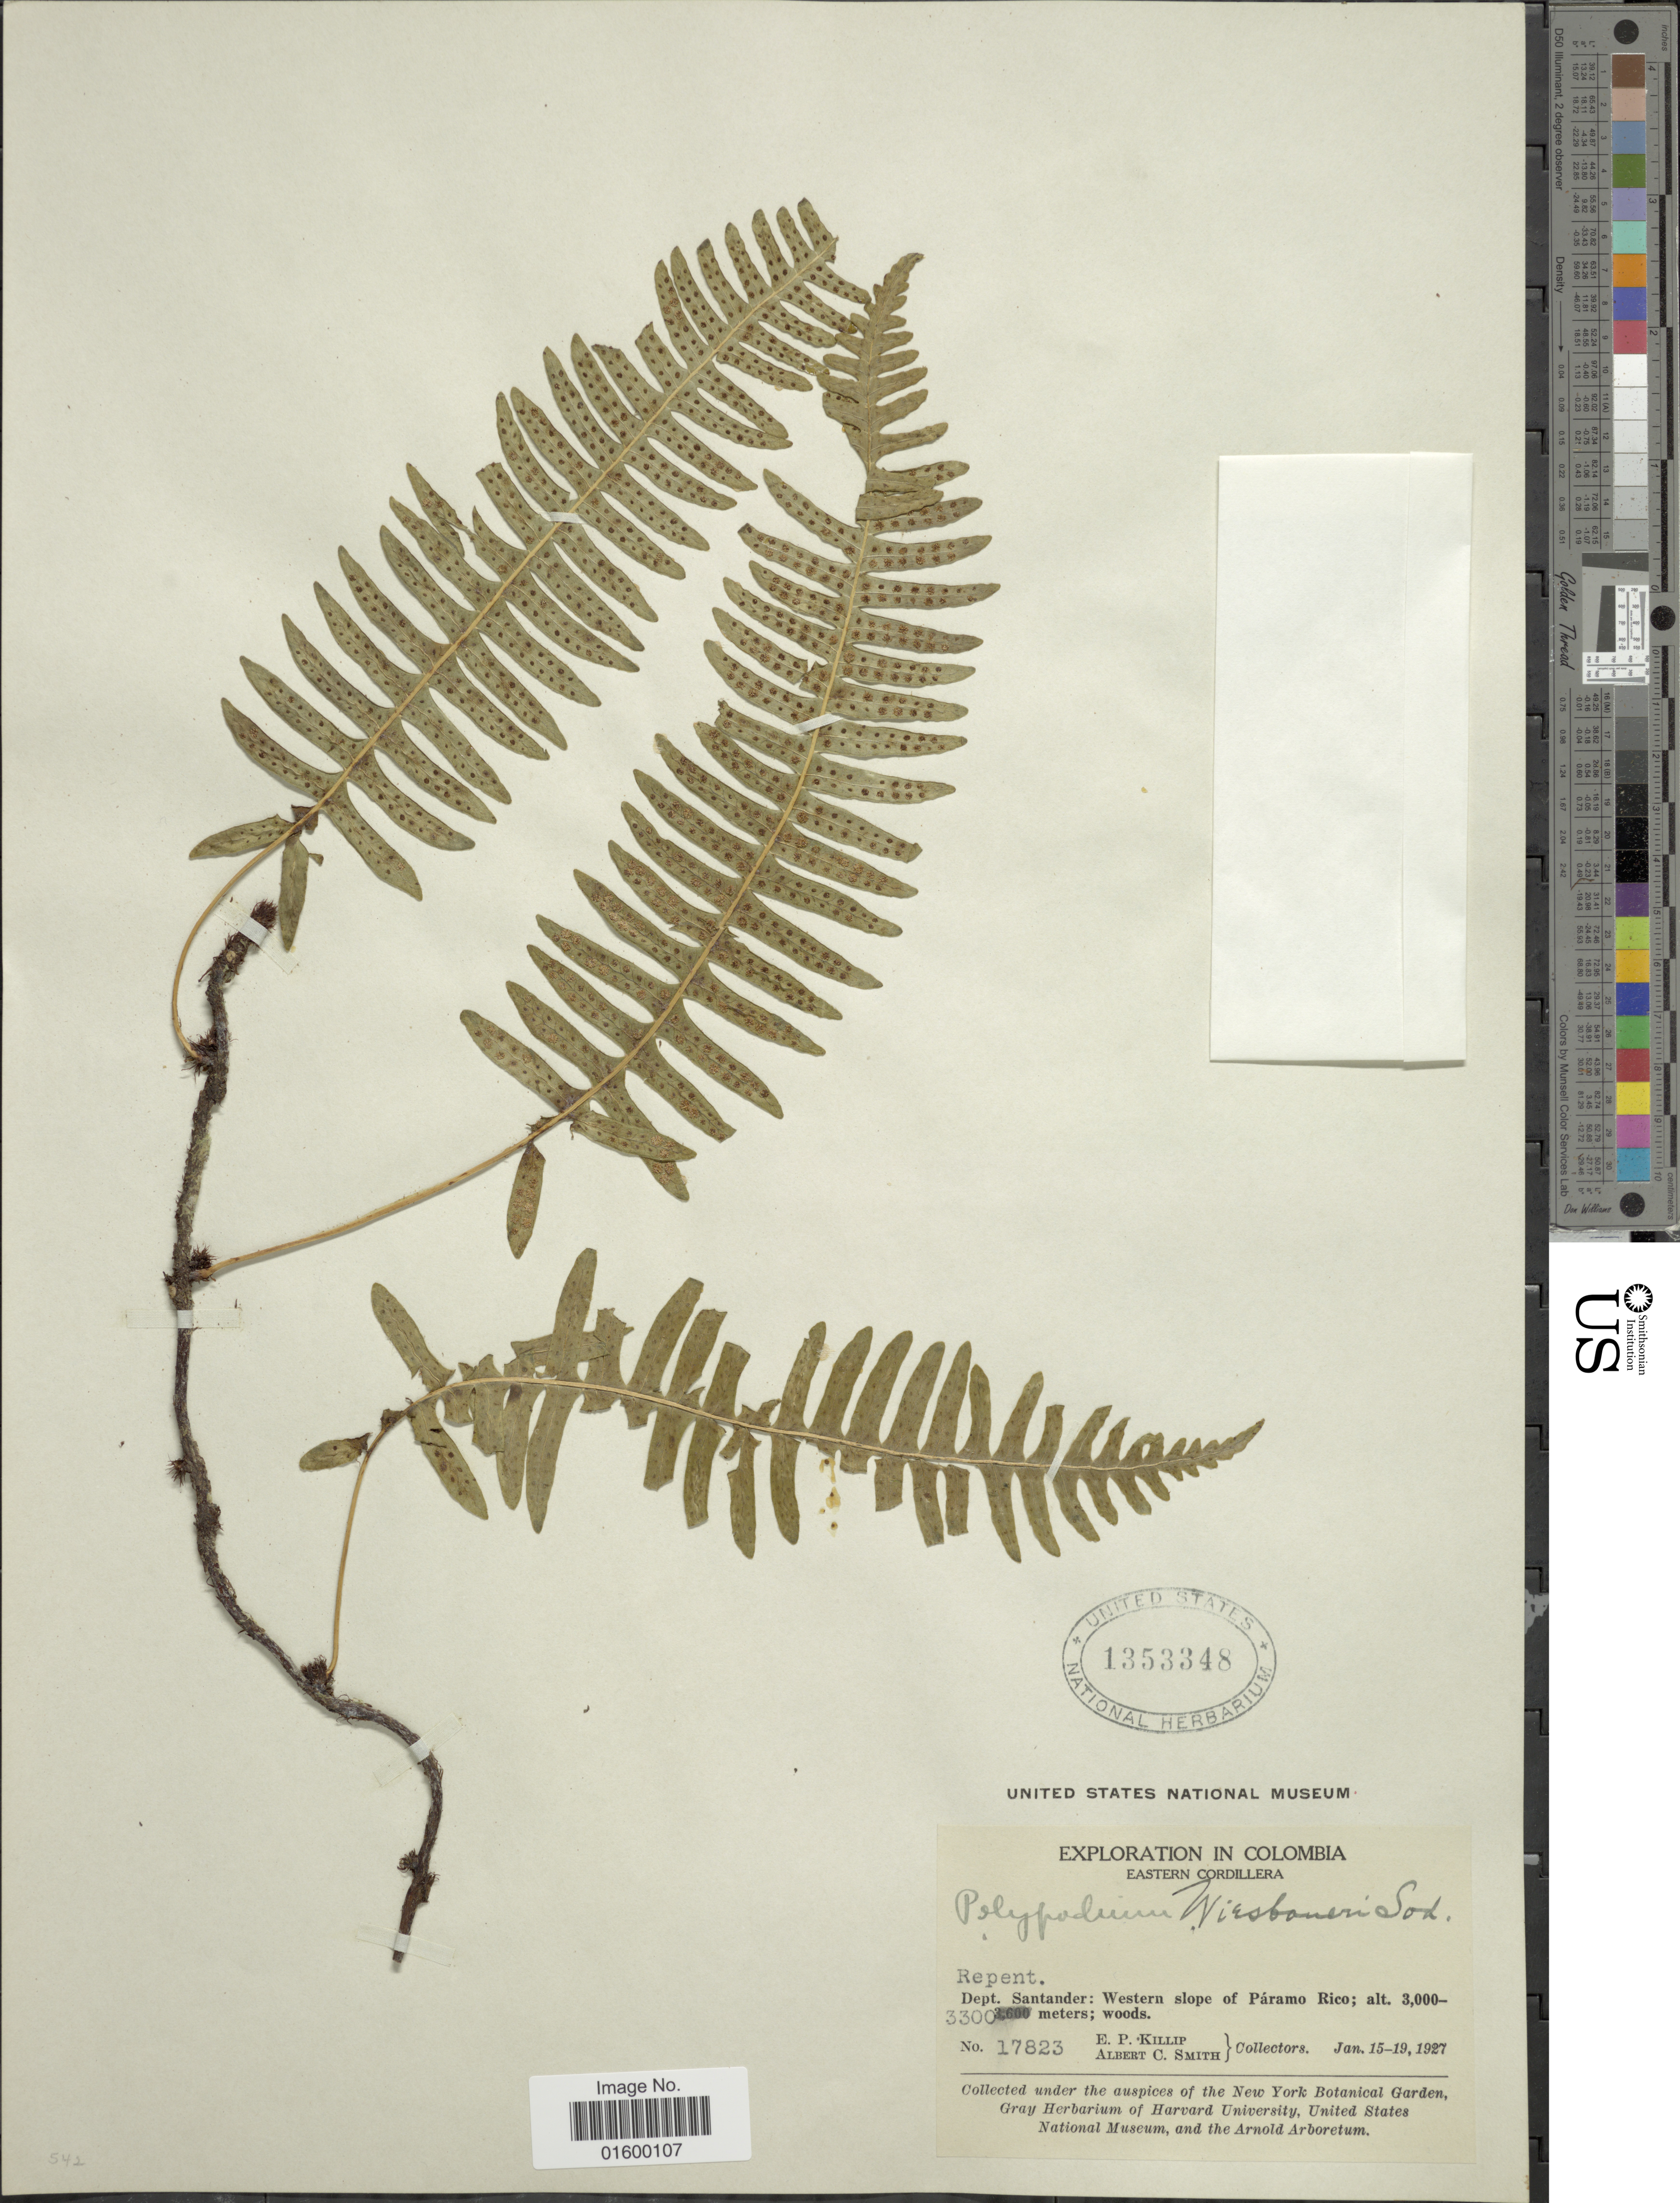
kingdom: Plantae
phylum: Tracheophyta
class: Polypodiopsida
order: Polypodiales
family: Polypodiaceae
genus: Pleopeltis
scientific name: Pleopeltis wiesbaurii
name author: (Sodiro) Lellinger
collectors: E. P. Killip & A. C. Smith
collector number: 17823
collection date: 1927-01-15/1927-01-19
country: Colombia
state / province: Santander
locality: Eastern Cordillera, Dept. Santander, Western slope of Paramo Rico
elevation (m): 3000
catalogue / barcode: US 1353348